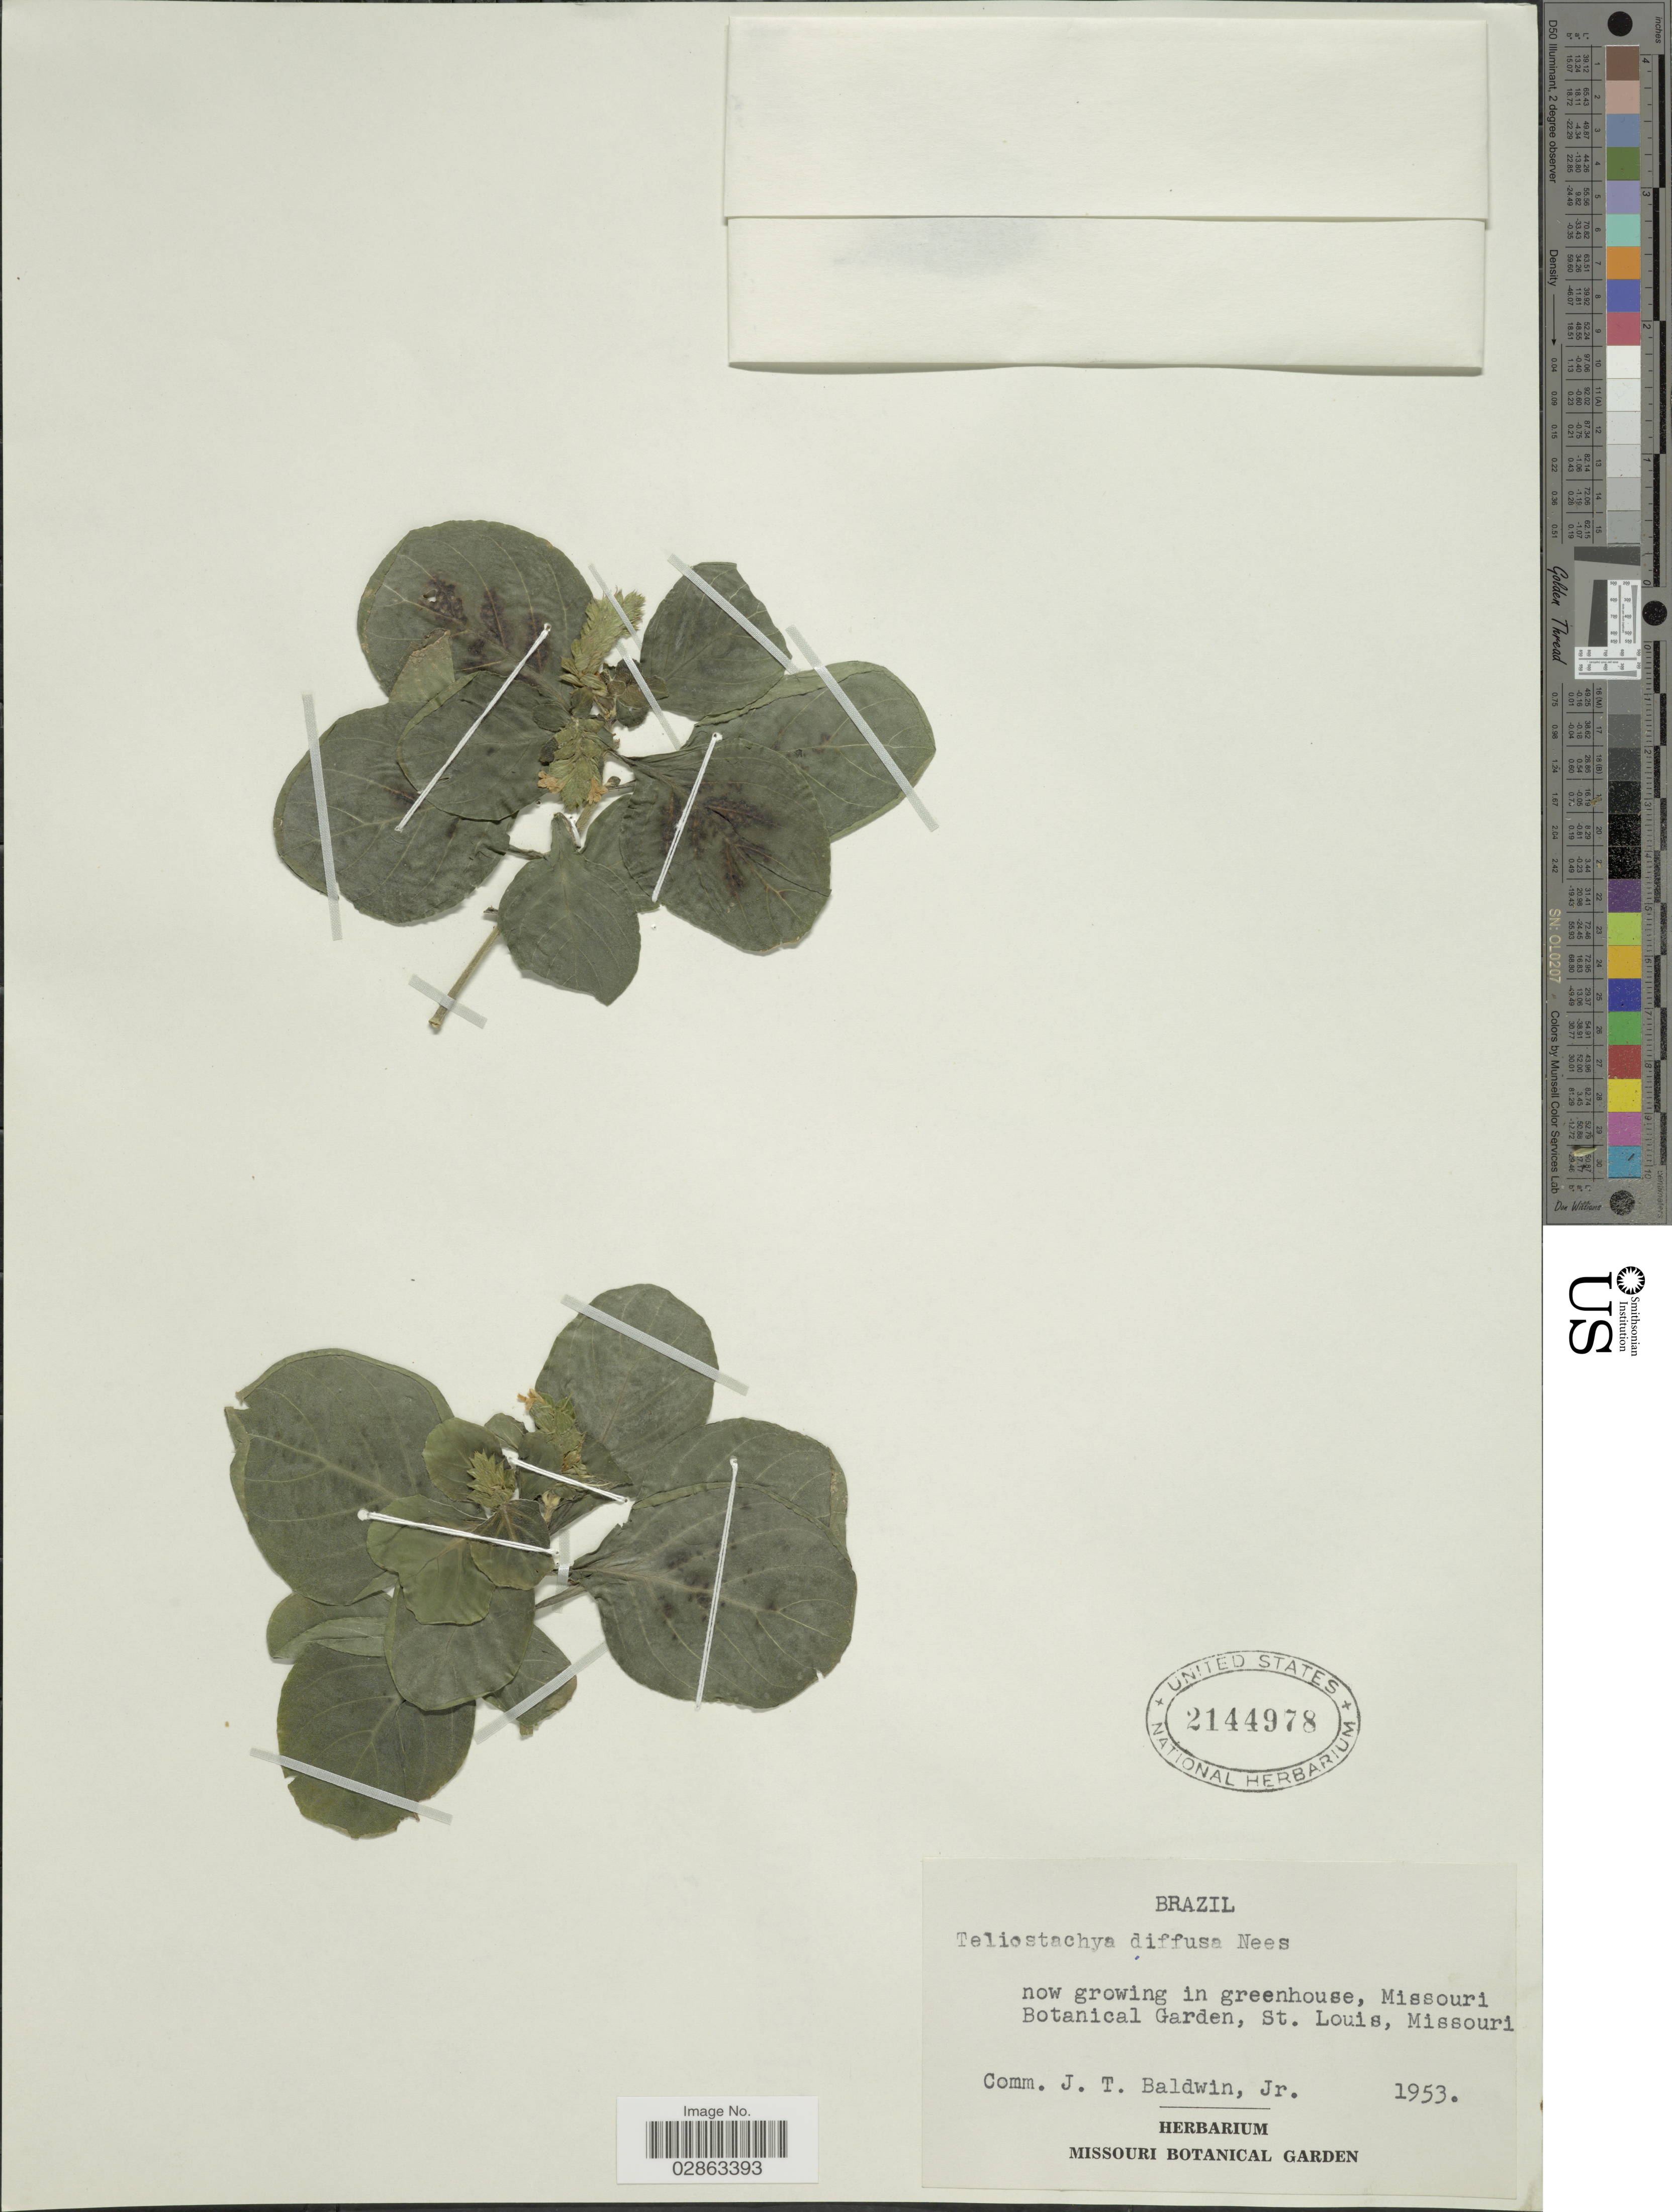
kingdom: Plantae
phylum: Tracheophyta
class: Magnoliopsida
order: Lamiales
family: Acanthaceae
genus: Teliostachya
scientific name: Teliostachya diffusa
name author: Nees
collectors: J. T. Baldwin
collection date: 1953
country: United States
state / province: Missouri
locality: Missouri Botanical Garden, St. Louis. Greenhouse.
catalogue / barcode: US 2144978